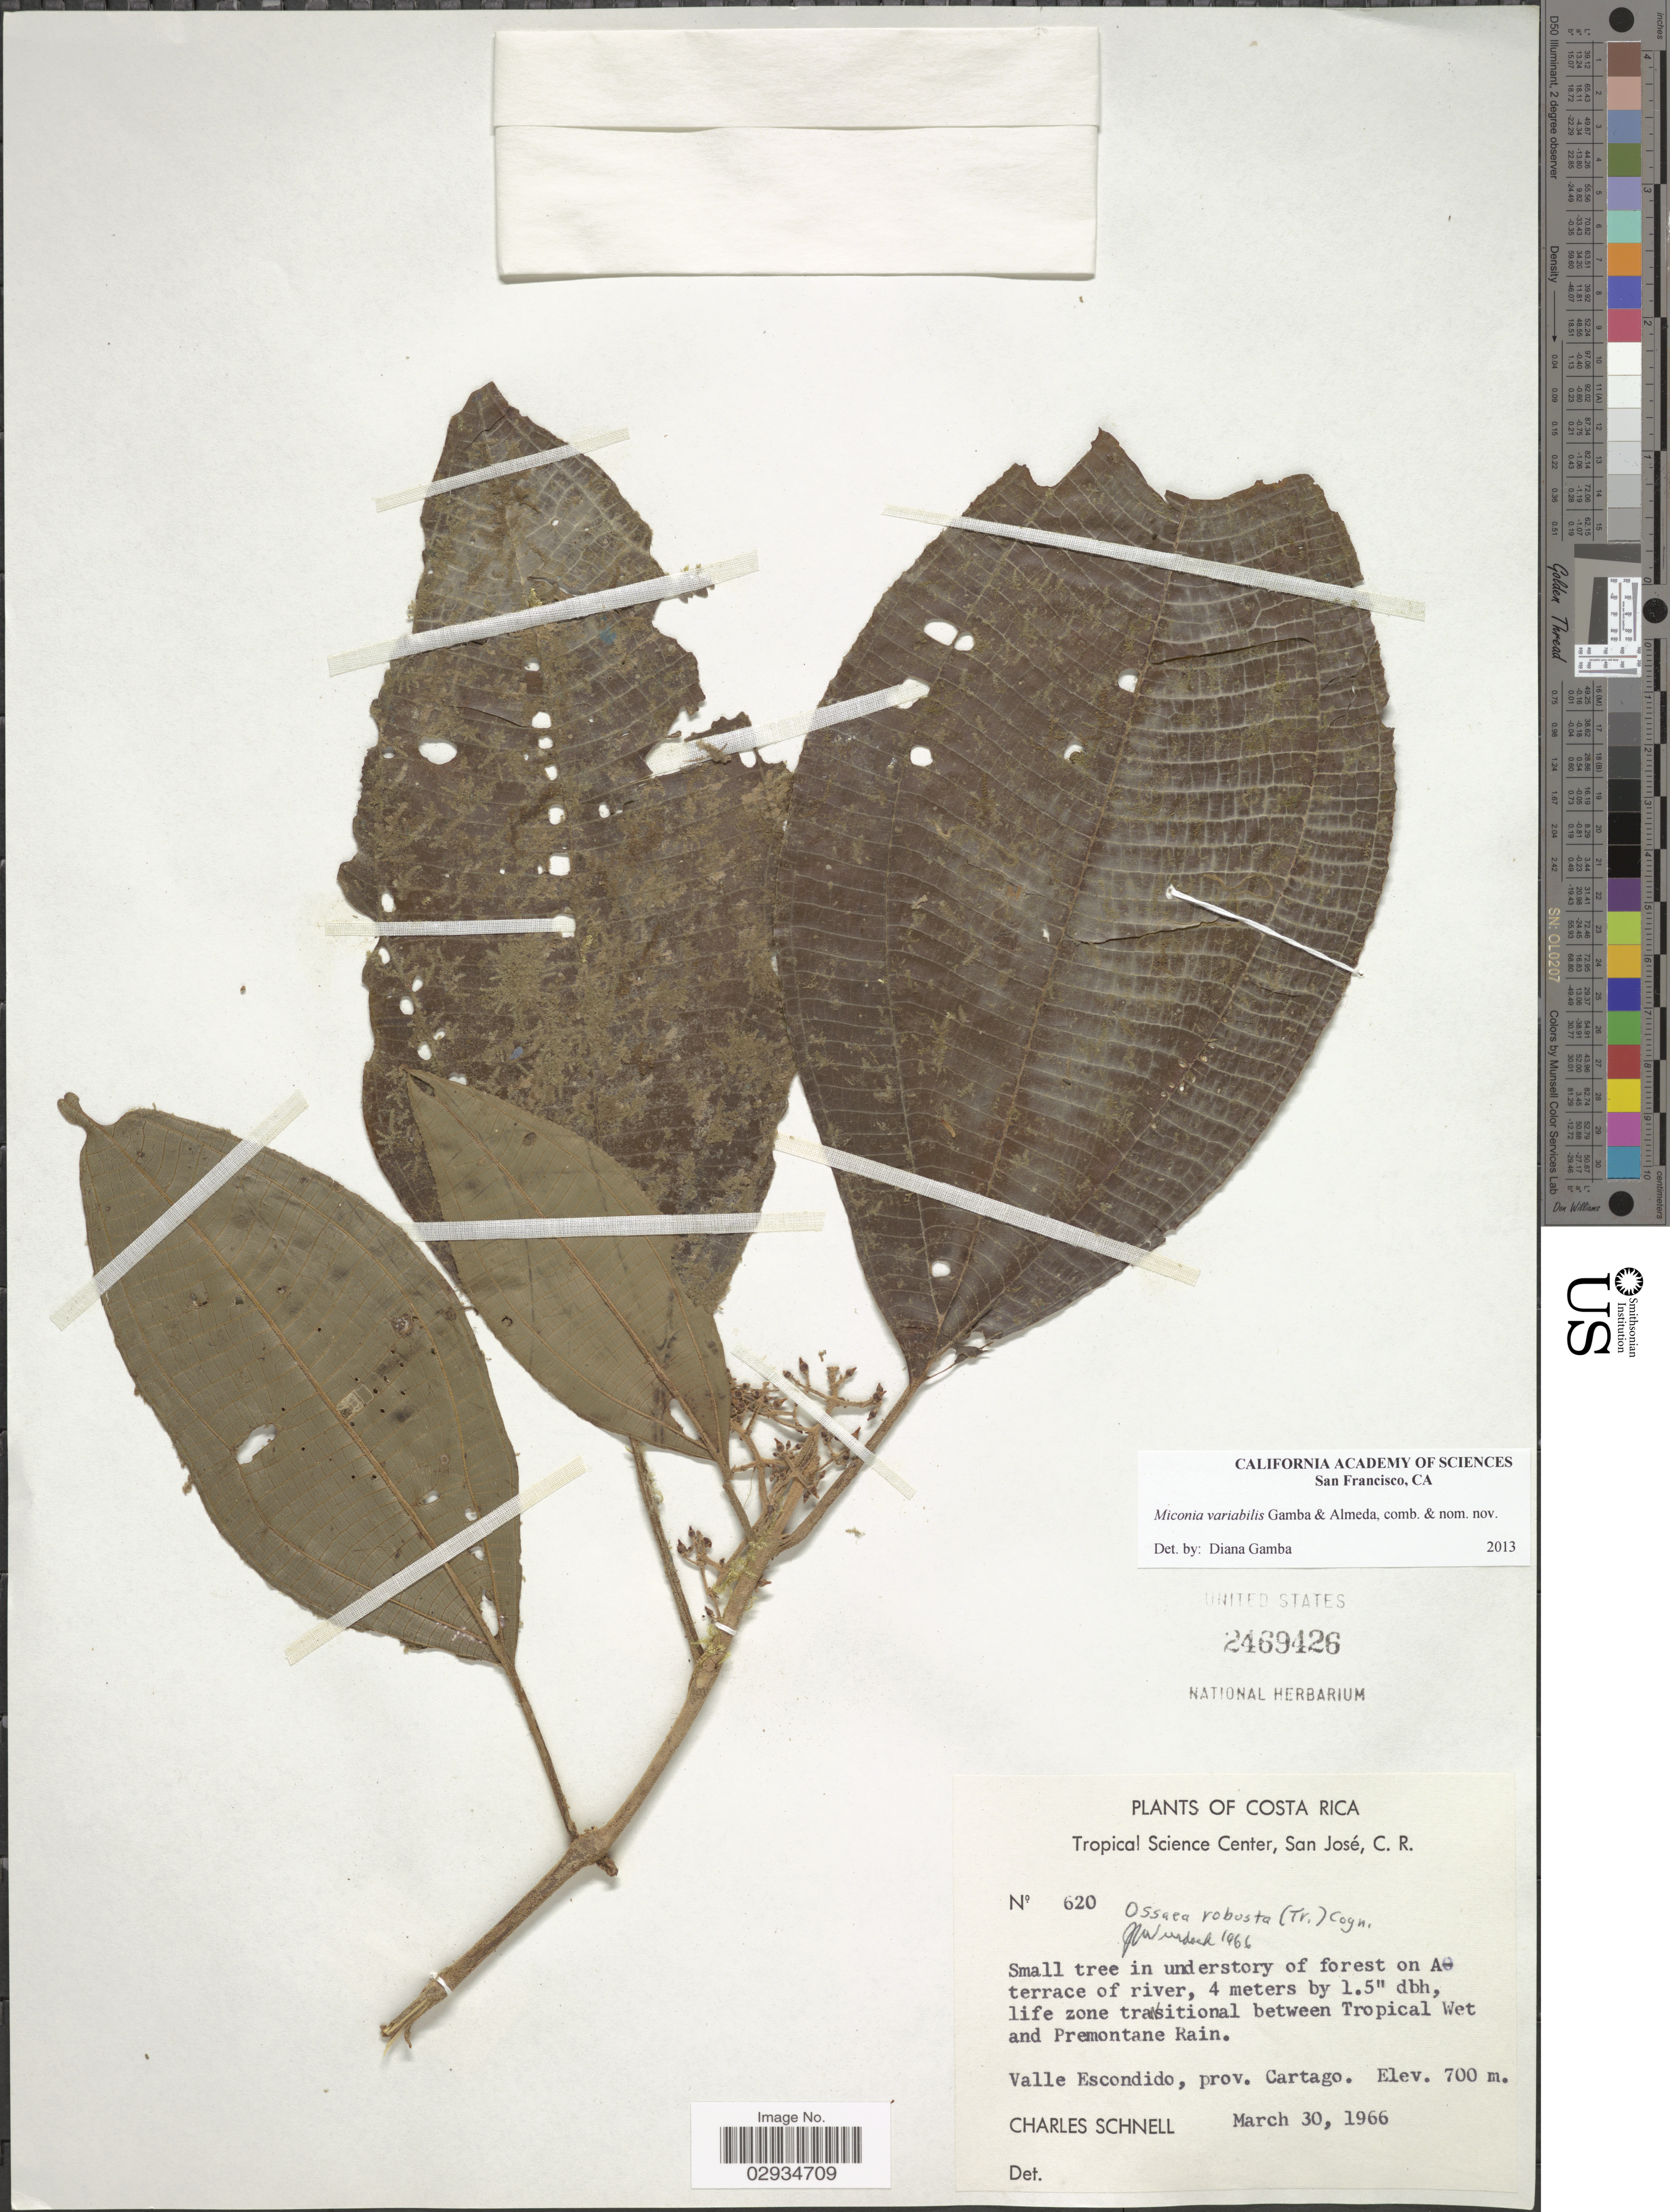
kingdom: Plantae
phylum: Tracheophyta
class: Magnoliopsida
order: Myrtales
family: Melastomataceae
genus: Miconia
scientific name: Miconia variabilis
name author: Gamba & Almeda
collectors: C. Schnell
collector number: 620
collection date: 1966-03-30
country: Costa Rica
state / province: Cartago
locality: Life Zone transitional between Tropical Wet and Premontane Rain. Valle Escondido.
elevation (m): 700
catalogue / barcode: US 2469426